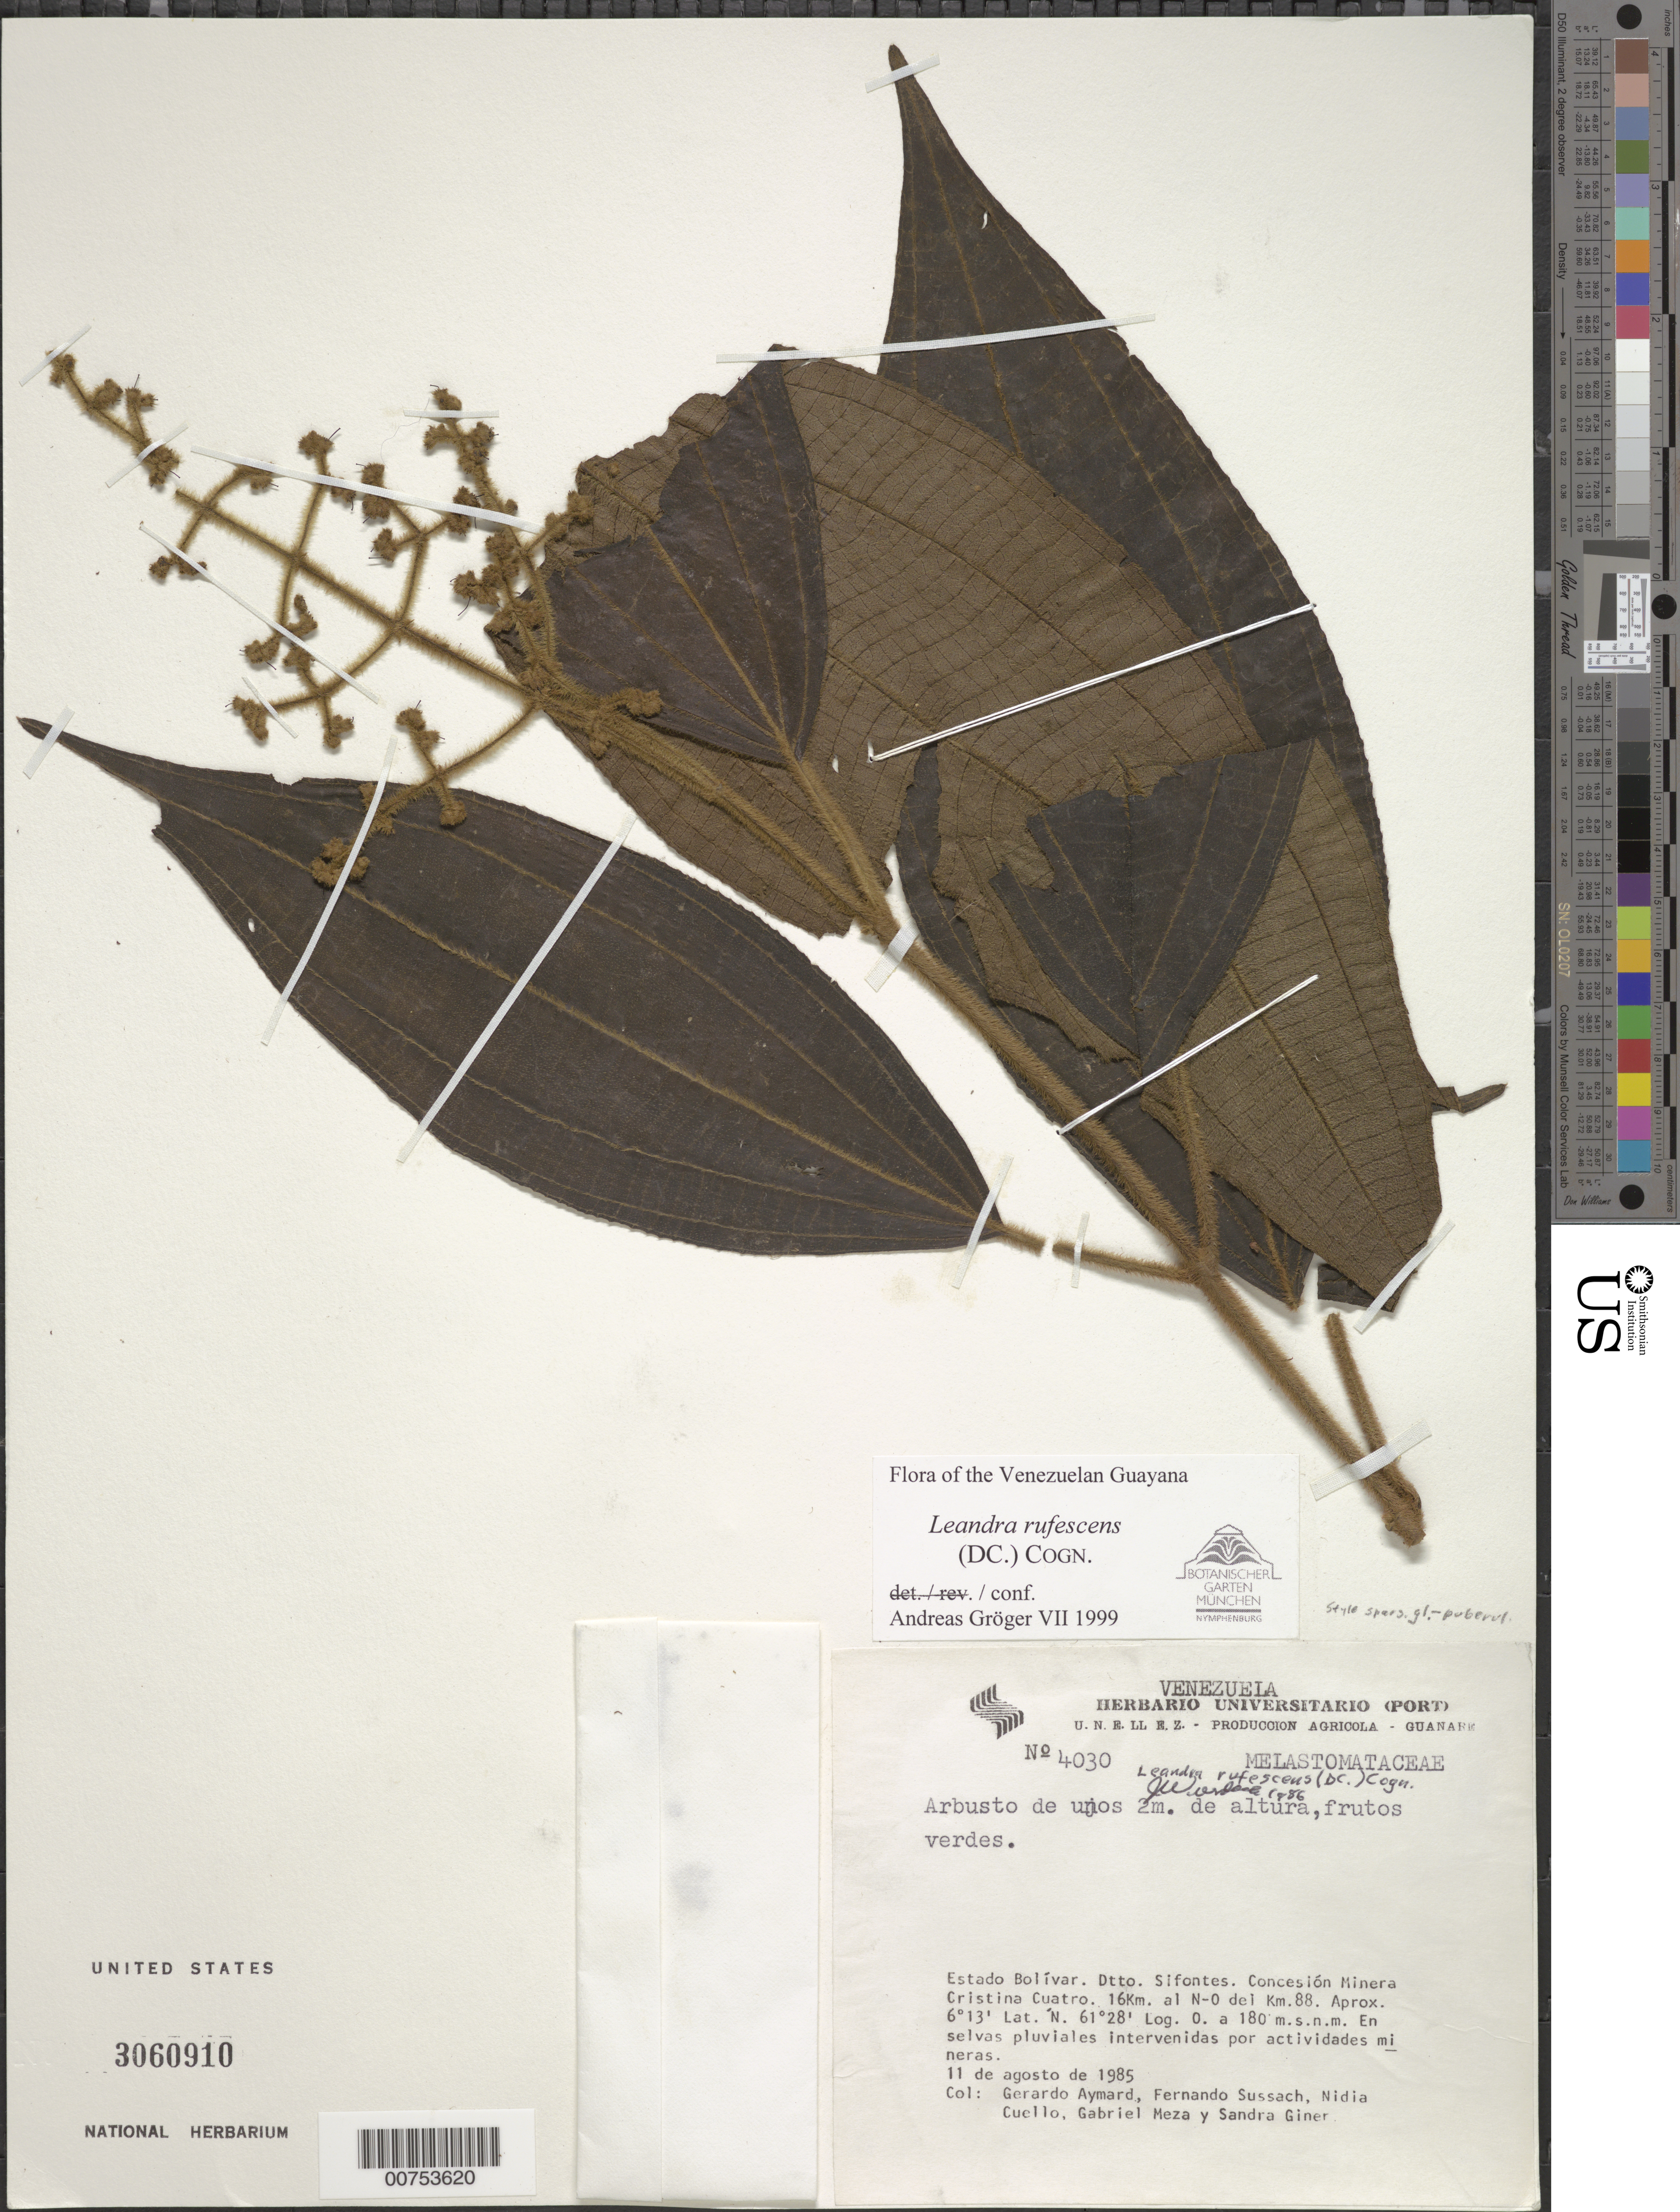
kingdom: Plantae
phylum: Tracheophyta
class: Magnoliopsida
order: Myrtales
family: Melastomataceae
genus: Leandra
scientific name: Leandra rufescens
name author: (DC.) Cogn.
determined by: Gröger, A.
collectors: G. A. Aymard, F. Sussach, N. L. Cuello, G. Meza & S. Giner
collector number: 4030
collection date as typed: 11-Aug-85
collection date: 1985-08-11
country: Venezuela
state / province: Bolívar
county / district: Sifontes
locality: Concesión Minera Cristina Cuatro; 16 km al NO del km 88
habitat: Rainforest; in mining area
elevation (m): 180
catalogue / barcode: US 3060910